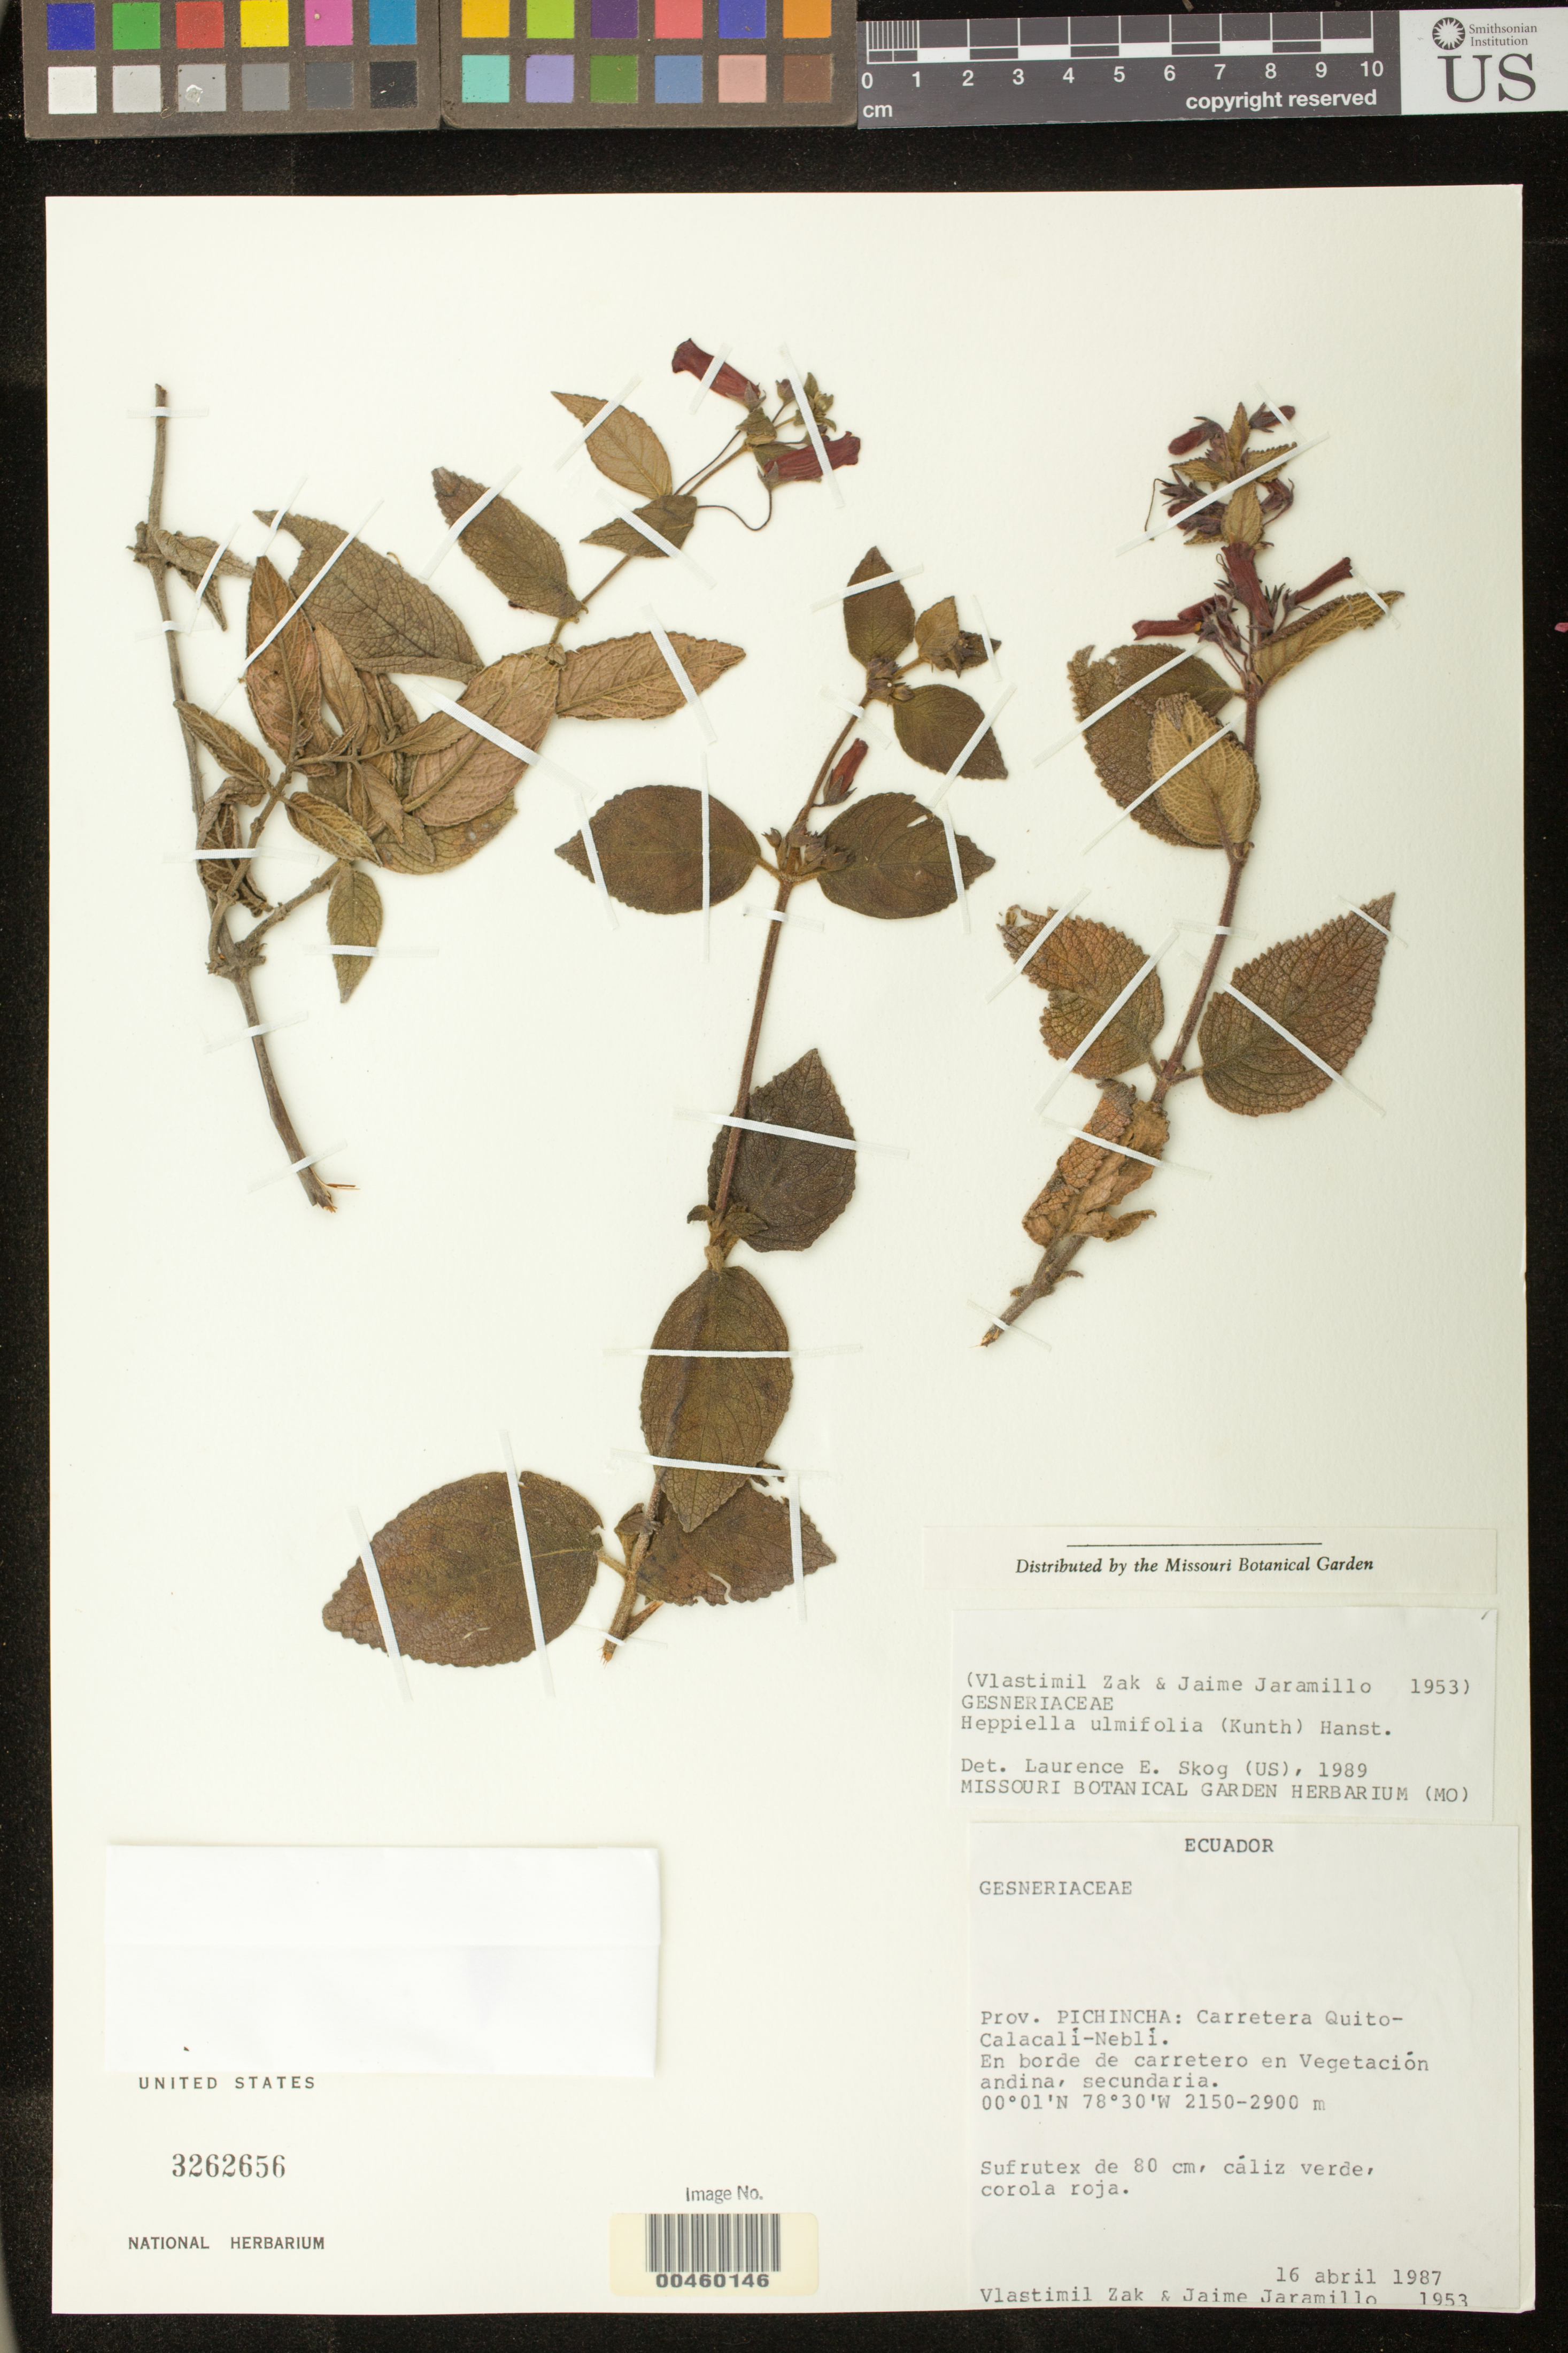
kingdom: Plantae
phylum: Tracheophyta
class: Magnoliopsida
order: Lamiales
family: Gesneriaceae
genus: Heppiella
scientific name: Heppiella ulmifolia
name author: (Kunth) Hanst.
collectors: V. Zak & J. L. Jaramillo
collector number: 1953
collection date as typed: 16 Apr 1987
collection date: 1987-04-16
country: Ecuador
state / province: Pichincha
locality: Carretera Quito - Calacali - Nebli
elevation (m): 2150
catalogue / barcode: US 3262656